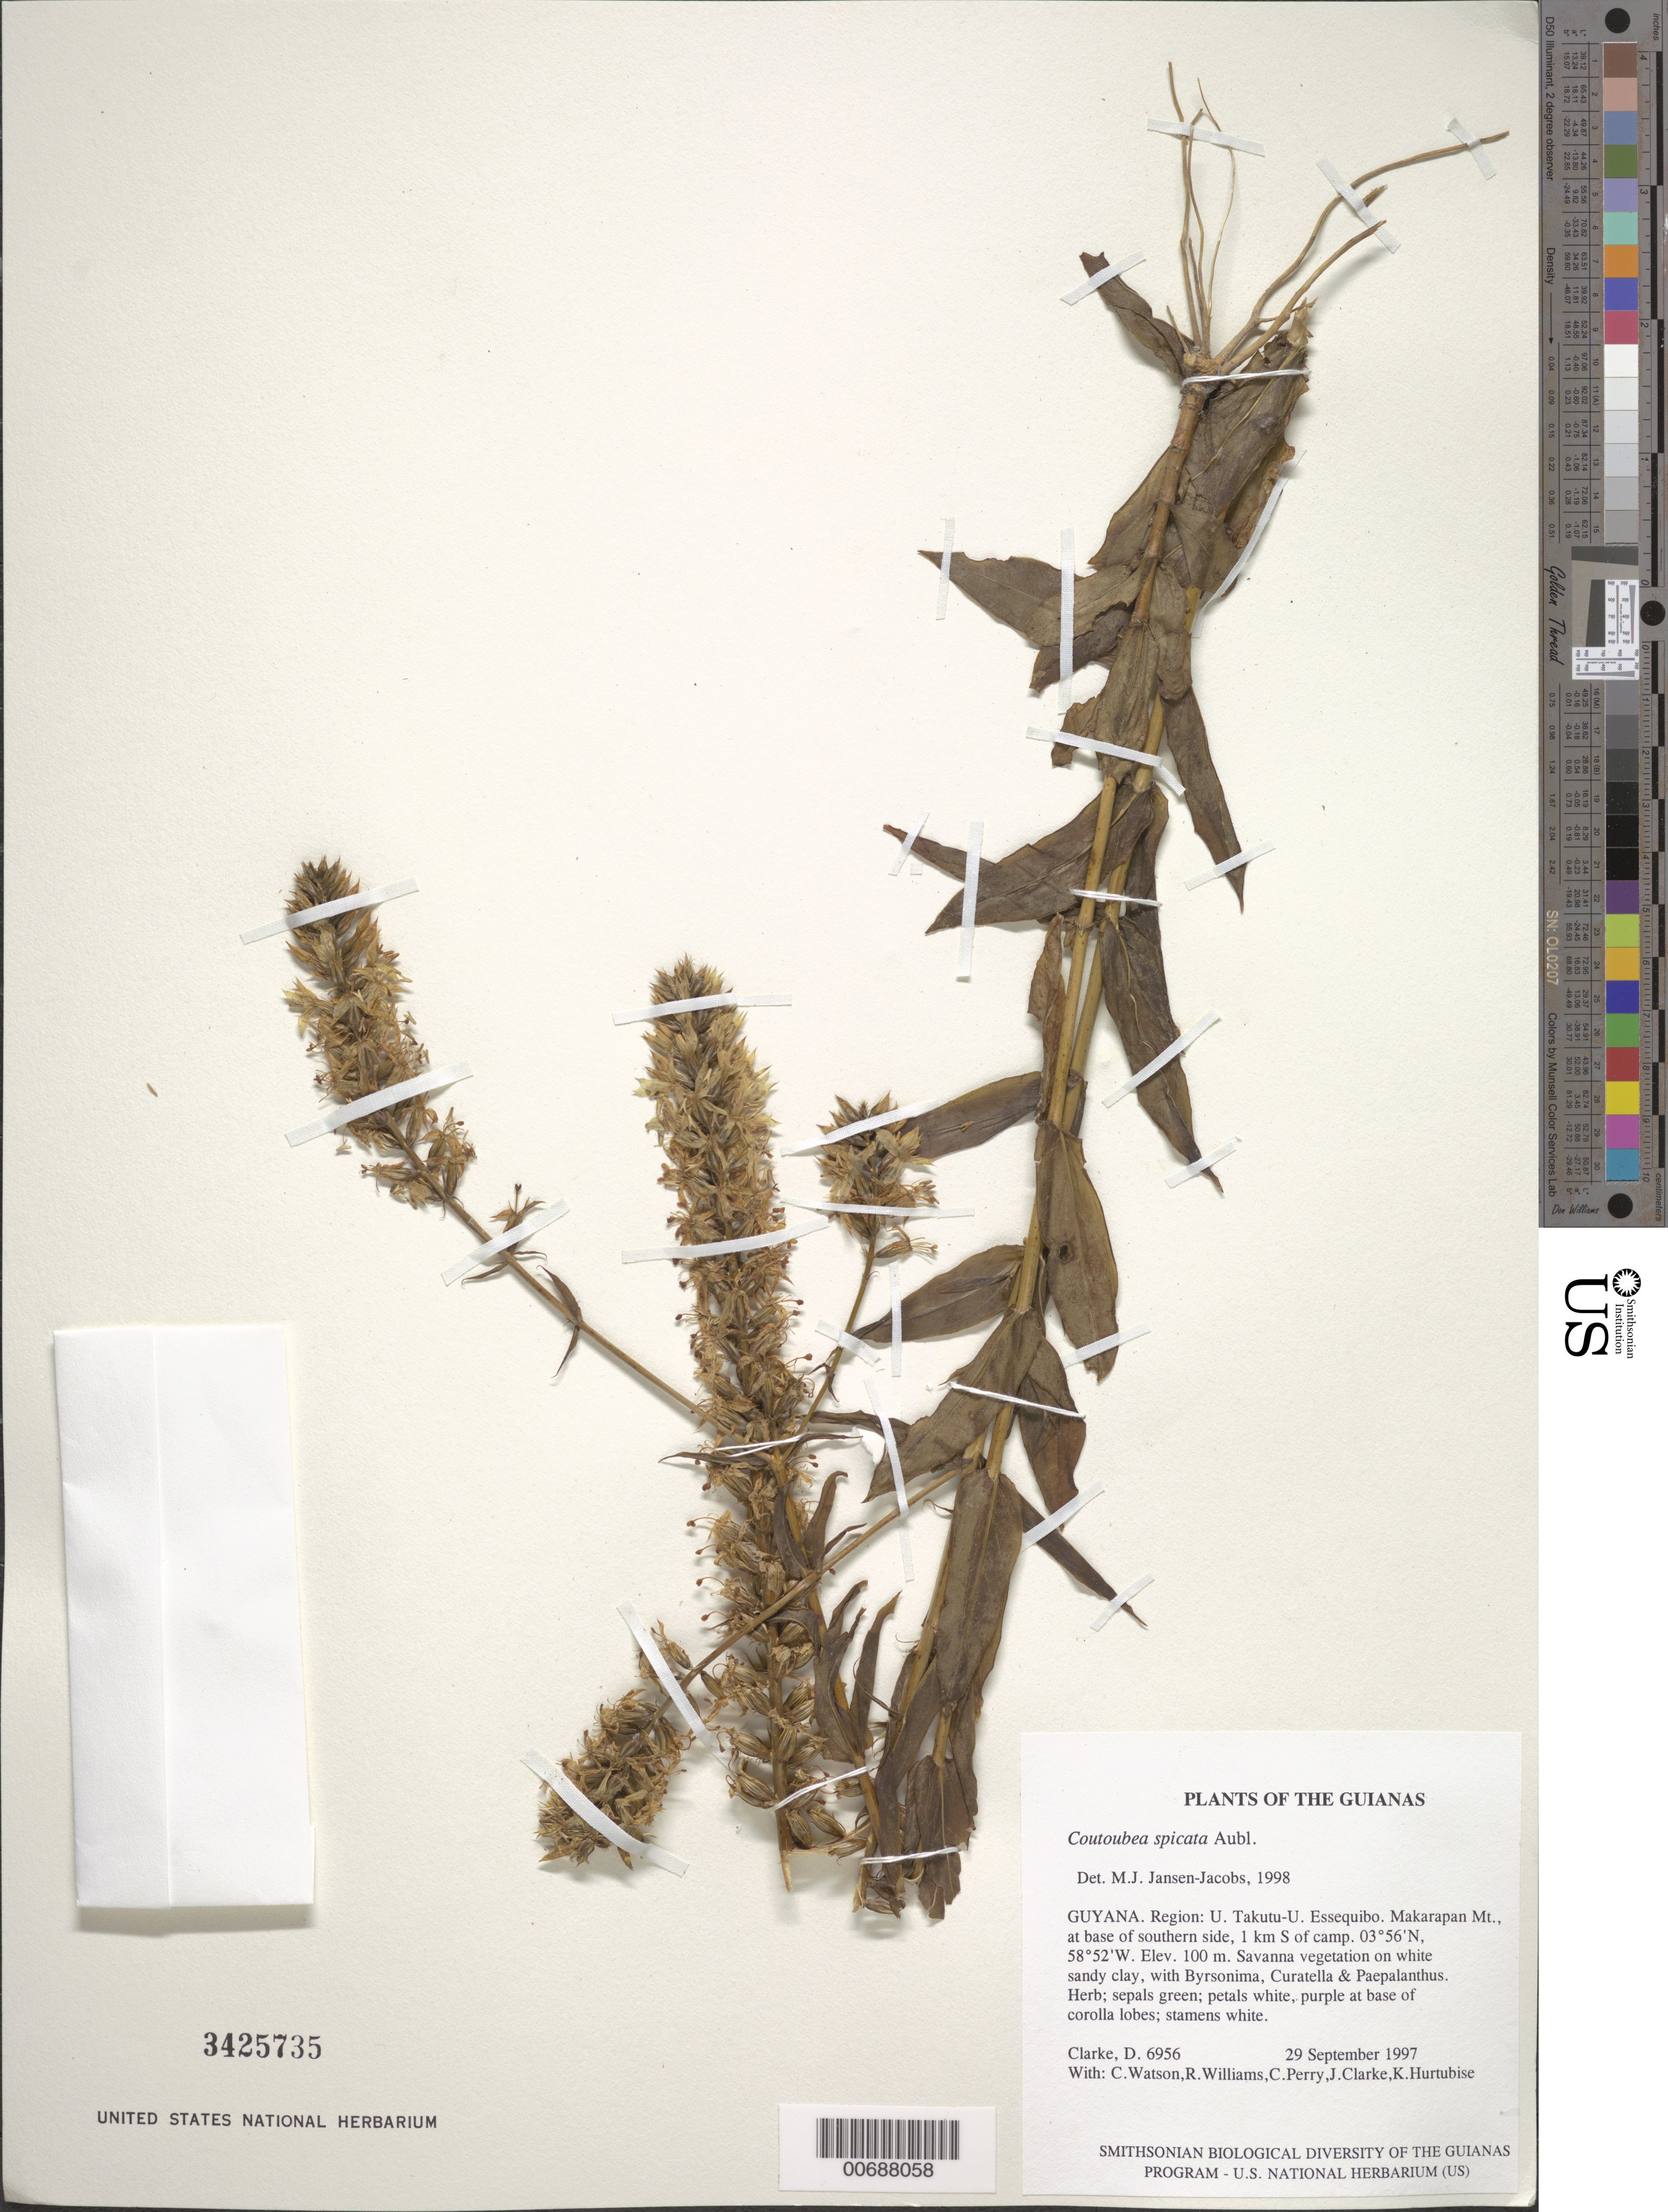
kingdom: Plantae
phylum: Tracheophyta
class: Magnoliopsida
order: Gentianales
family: Gentianaceae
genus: Coutoubea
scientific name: Coutoubea spicata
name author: Aubl.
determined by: Jansen-Jacobs, M. J., (U), Nationaal Herbarium Nederland, Utrecht University branch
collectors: H. D. Clarke, C. Watson, R. Williams, C. Perry, J. Clarke & K. Hurtubise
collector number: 6956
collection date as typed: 29 September 1997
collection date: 1997-09-29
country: Guyana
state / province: U. Takutu-U. Essequibo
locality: Makarapan Mt., at base of southern side, 1 km S of camp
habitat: Savanna vegetation on white sandy clay, with Byrsonima, Curatella & Paepalanthus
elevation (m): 100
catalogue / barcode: US 3425735